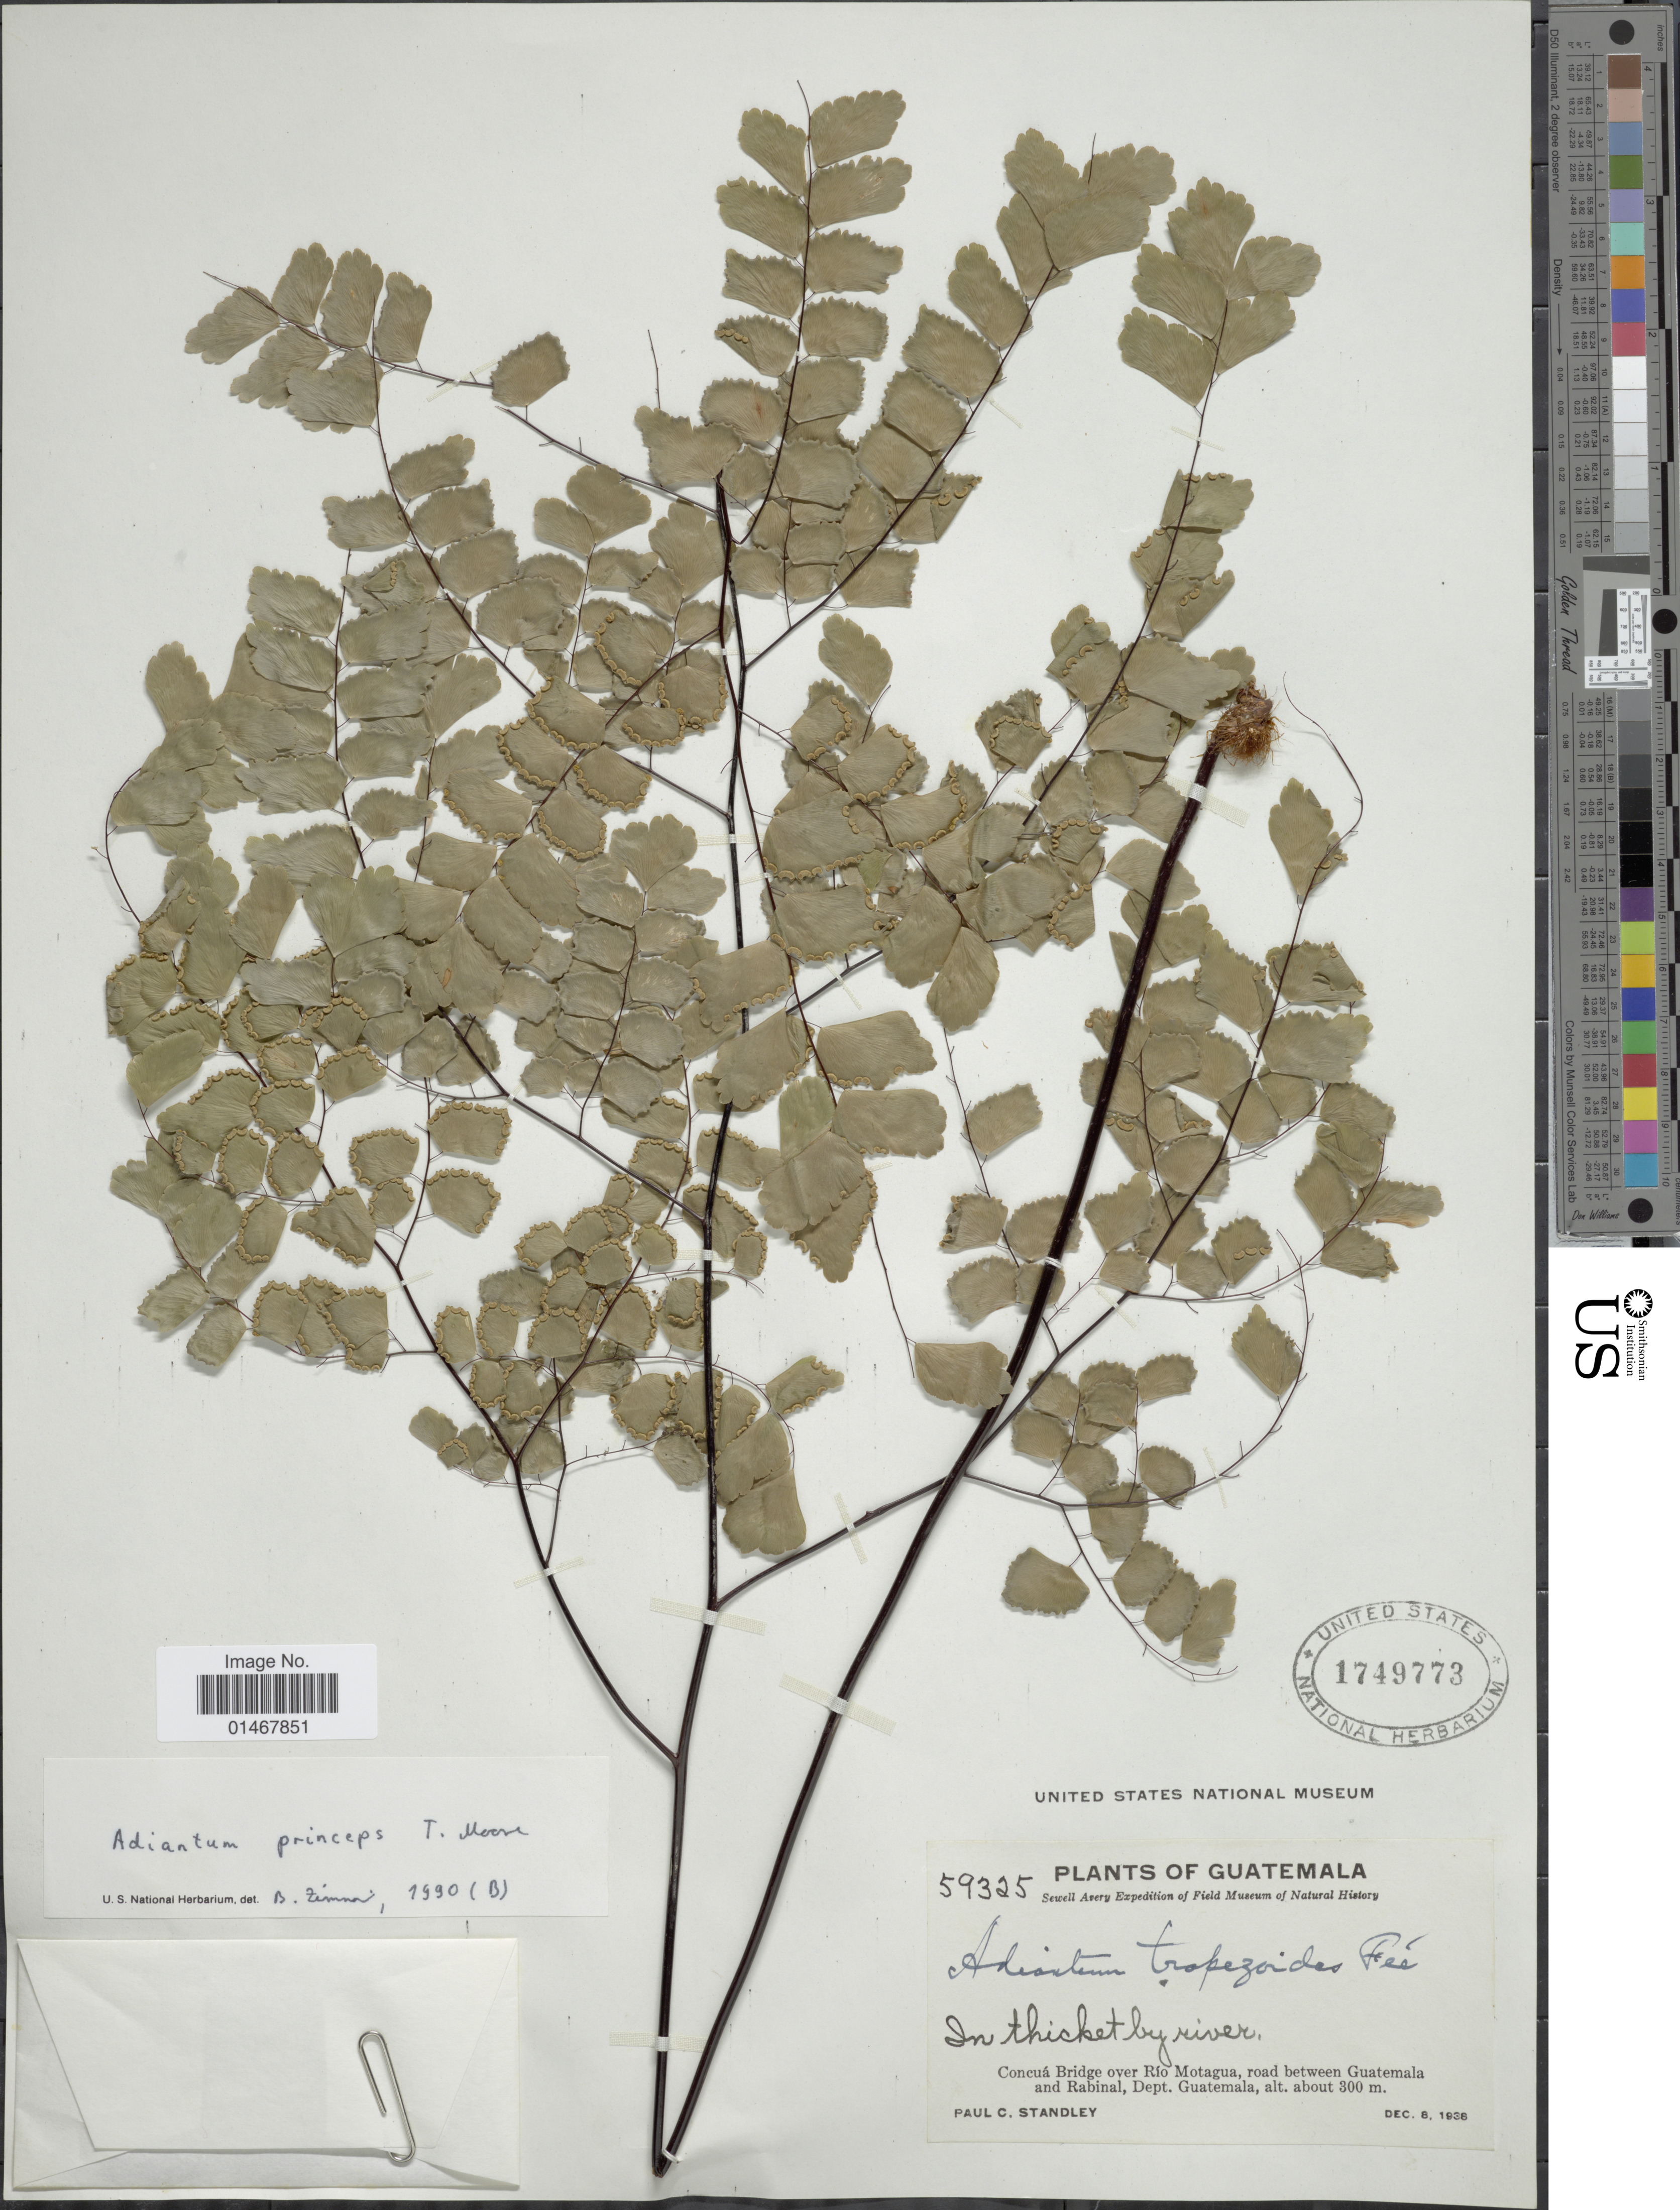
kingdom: Plantae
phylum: Tracheophyta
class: Polypodiopsida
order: Polypodiales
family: Pteridaceae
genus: Adiantum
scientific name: Adiantum princeps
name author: T. Moore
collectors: P. C. Standley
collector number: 59325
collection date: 1936-12-08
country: Guatemala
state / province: Guatemala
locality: Concuá Bridge over Río Moagua, road between Guatemala and Rabinal,Dept Guatemala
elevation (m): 300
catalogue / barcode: US 1749773